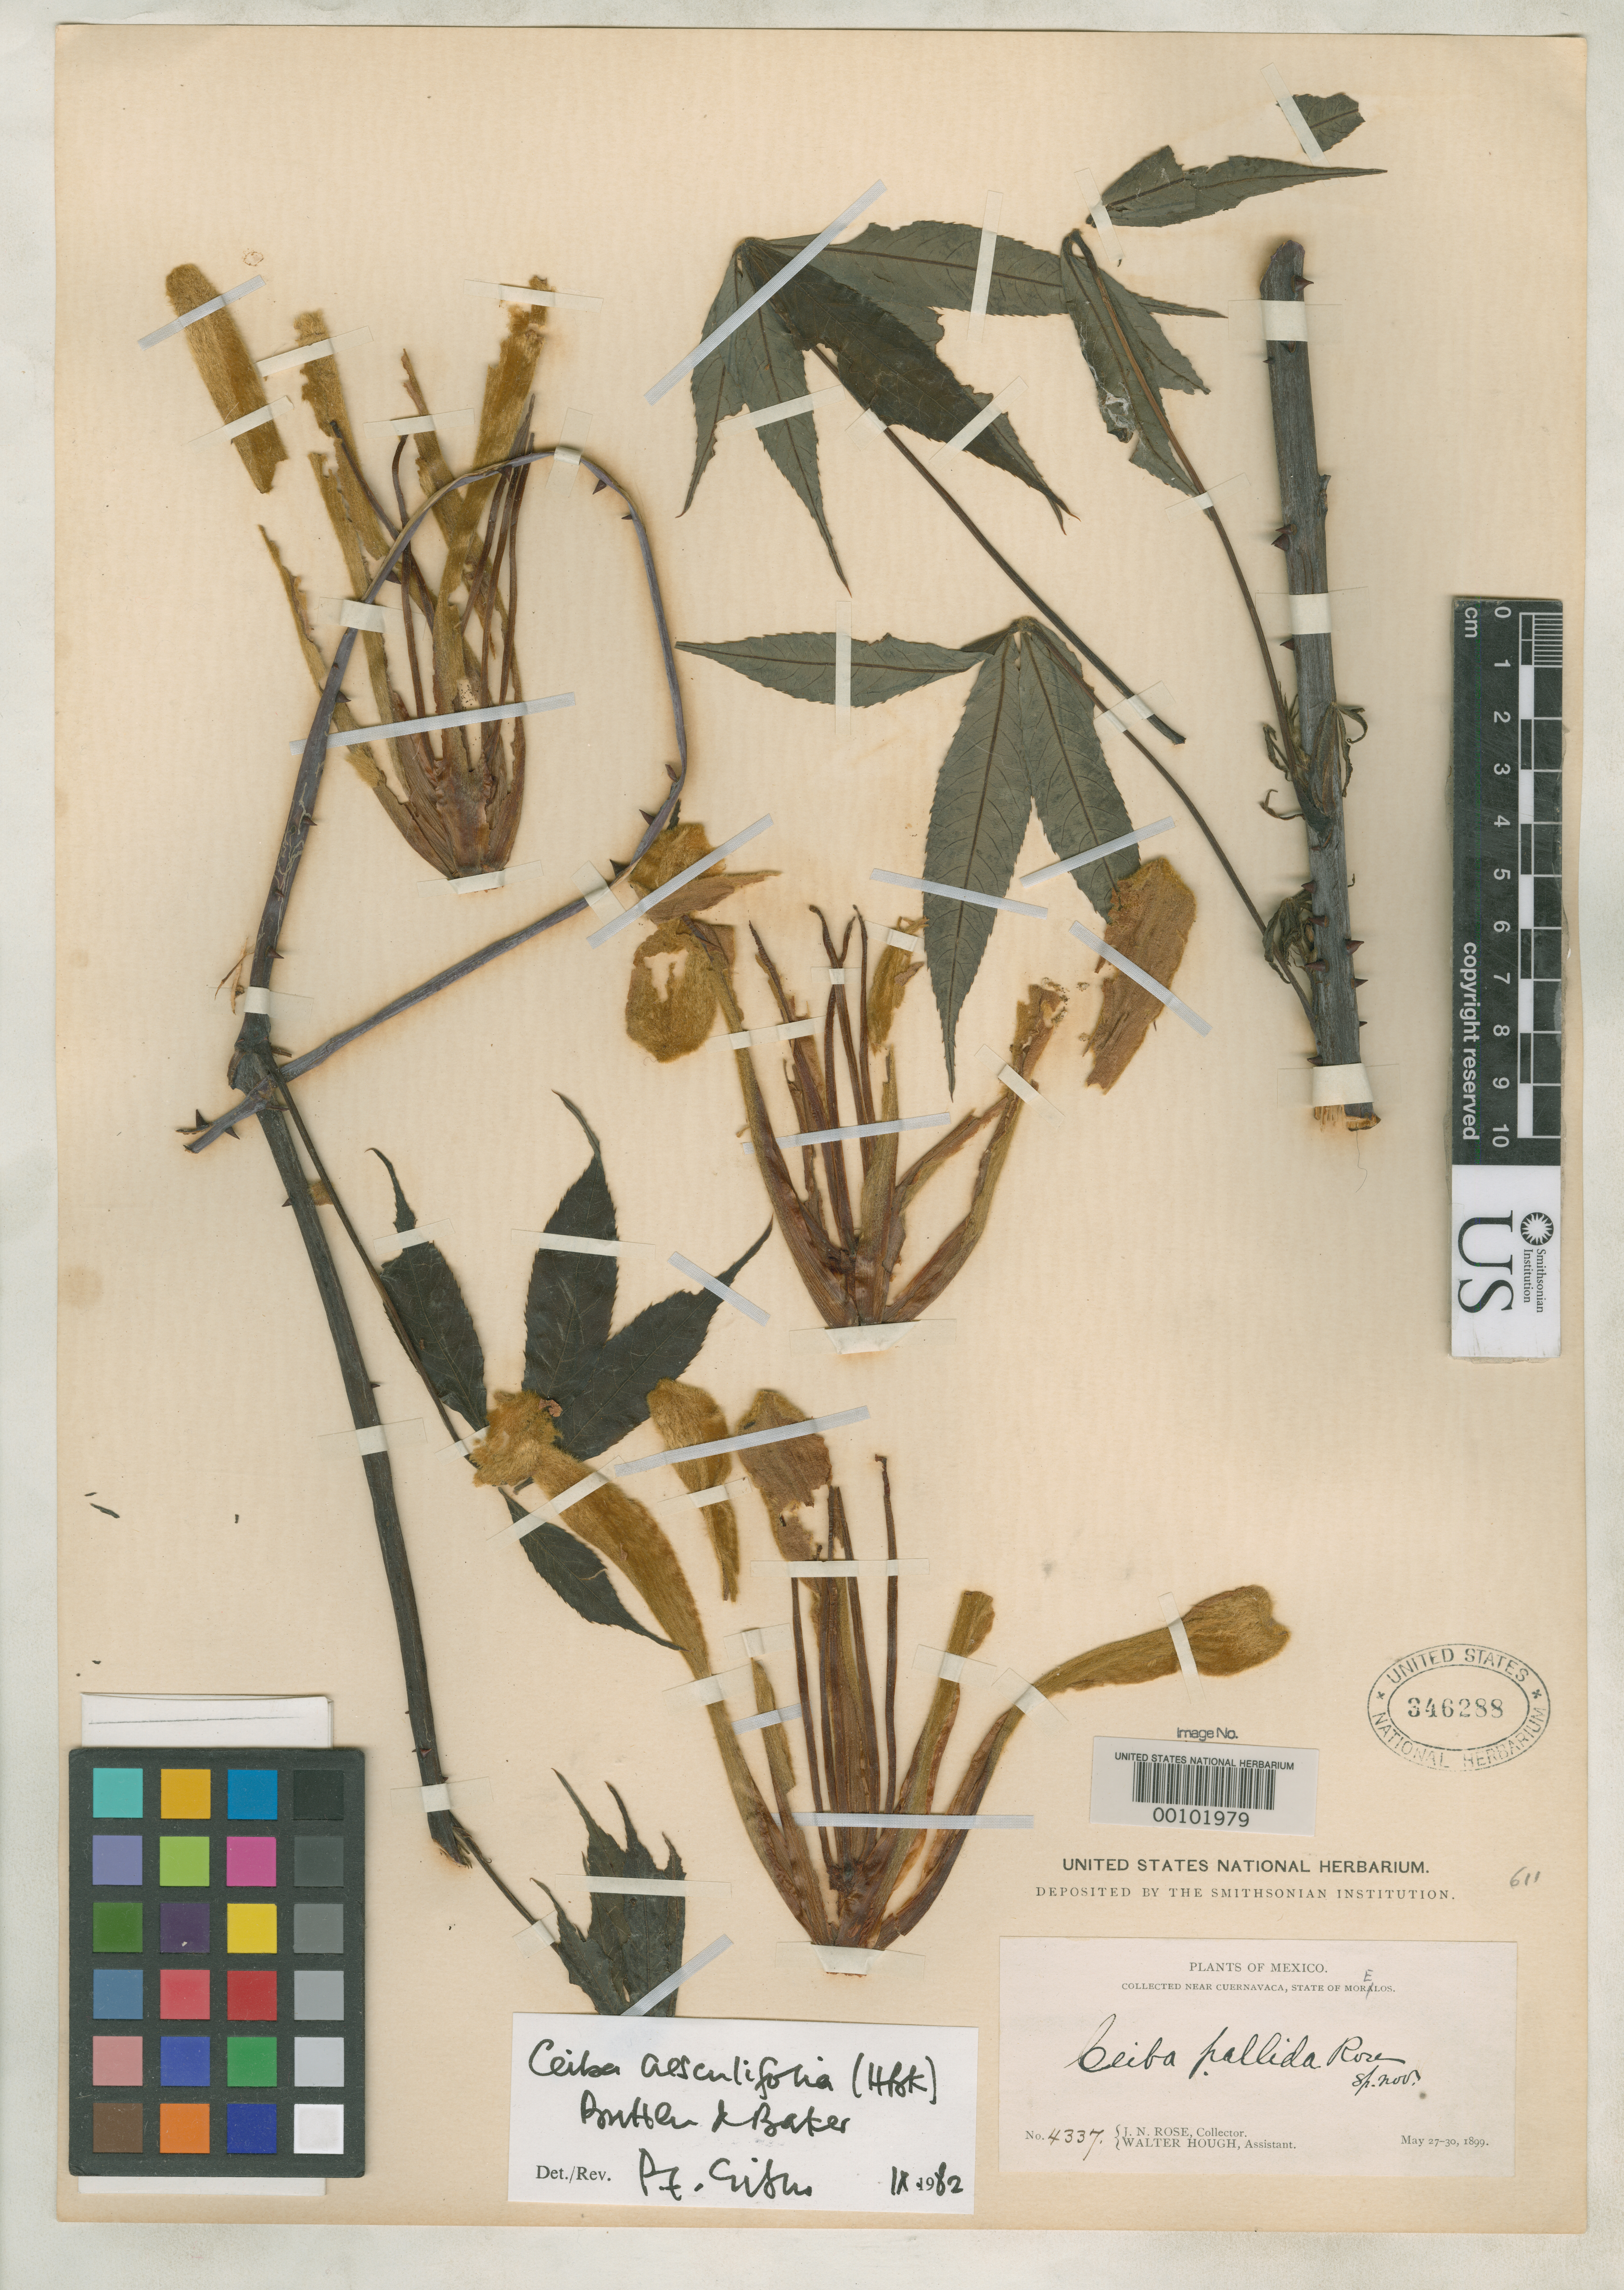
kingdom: Plantae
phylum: Tracheophyta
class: Magnoliopsida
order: Malvales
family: Malvaceae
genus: Ceiba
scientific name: Ceiba pallida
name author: Rose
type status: Holotype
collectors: J. N. Rose & W. Hough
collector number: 4337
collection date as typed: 27 May 1899 to 30 May 1899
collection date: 1899-05-27/1899-05-30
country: Mexico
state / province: Morelos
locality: Near Cuernavaca.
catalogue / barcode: US 346288